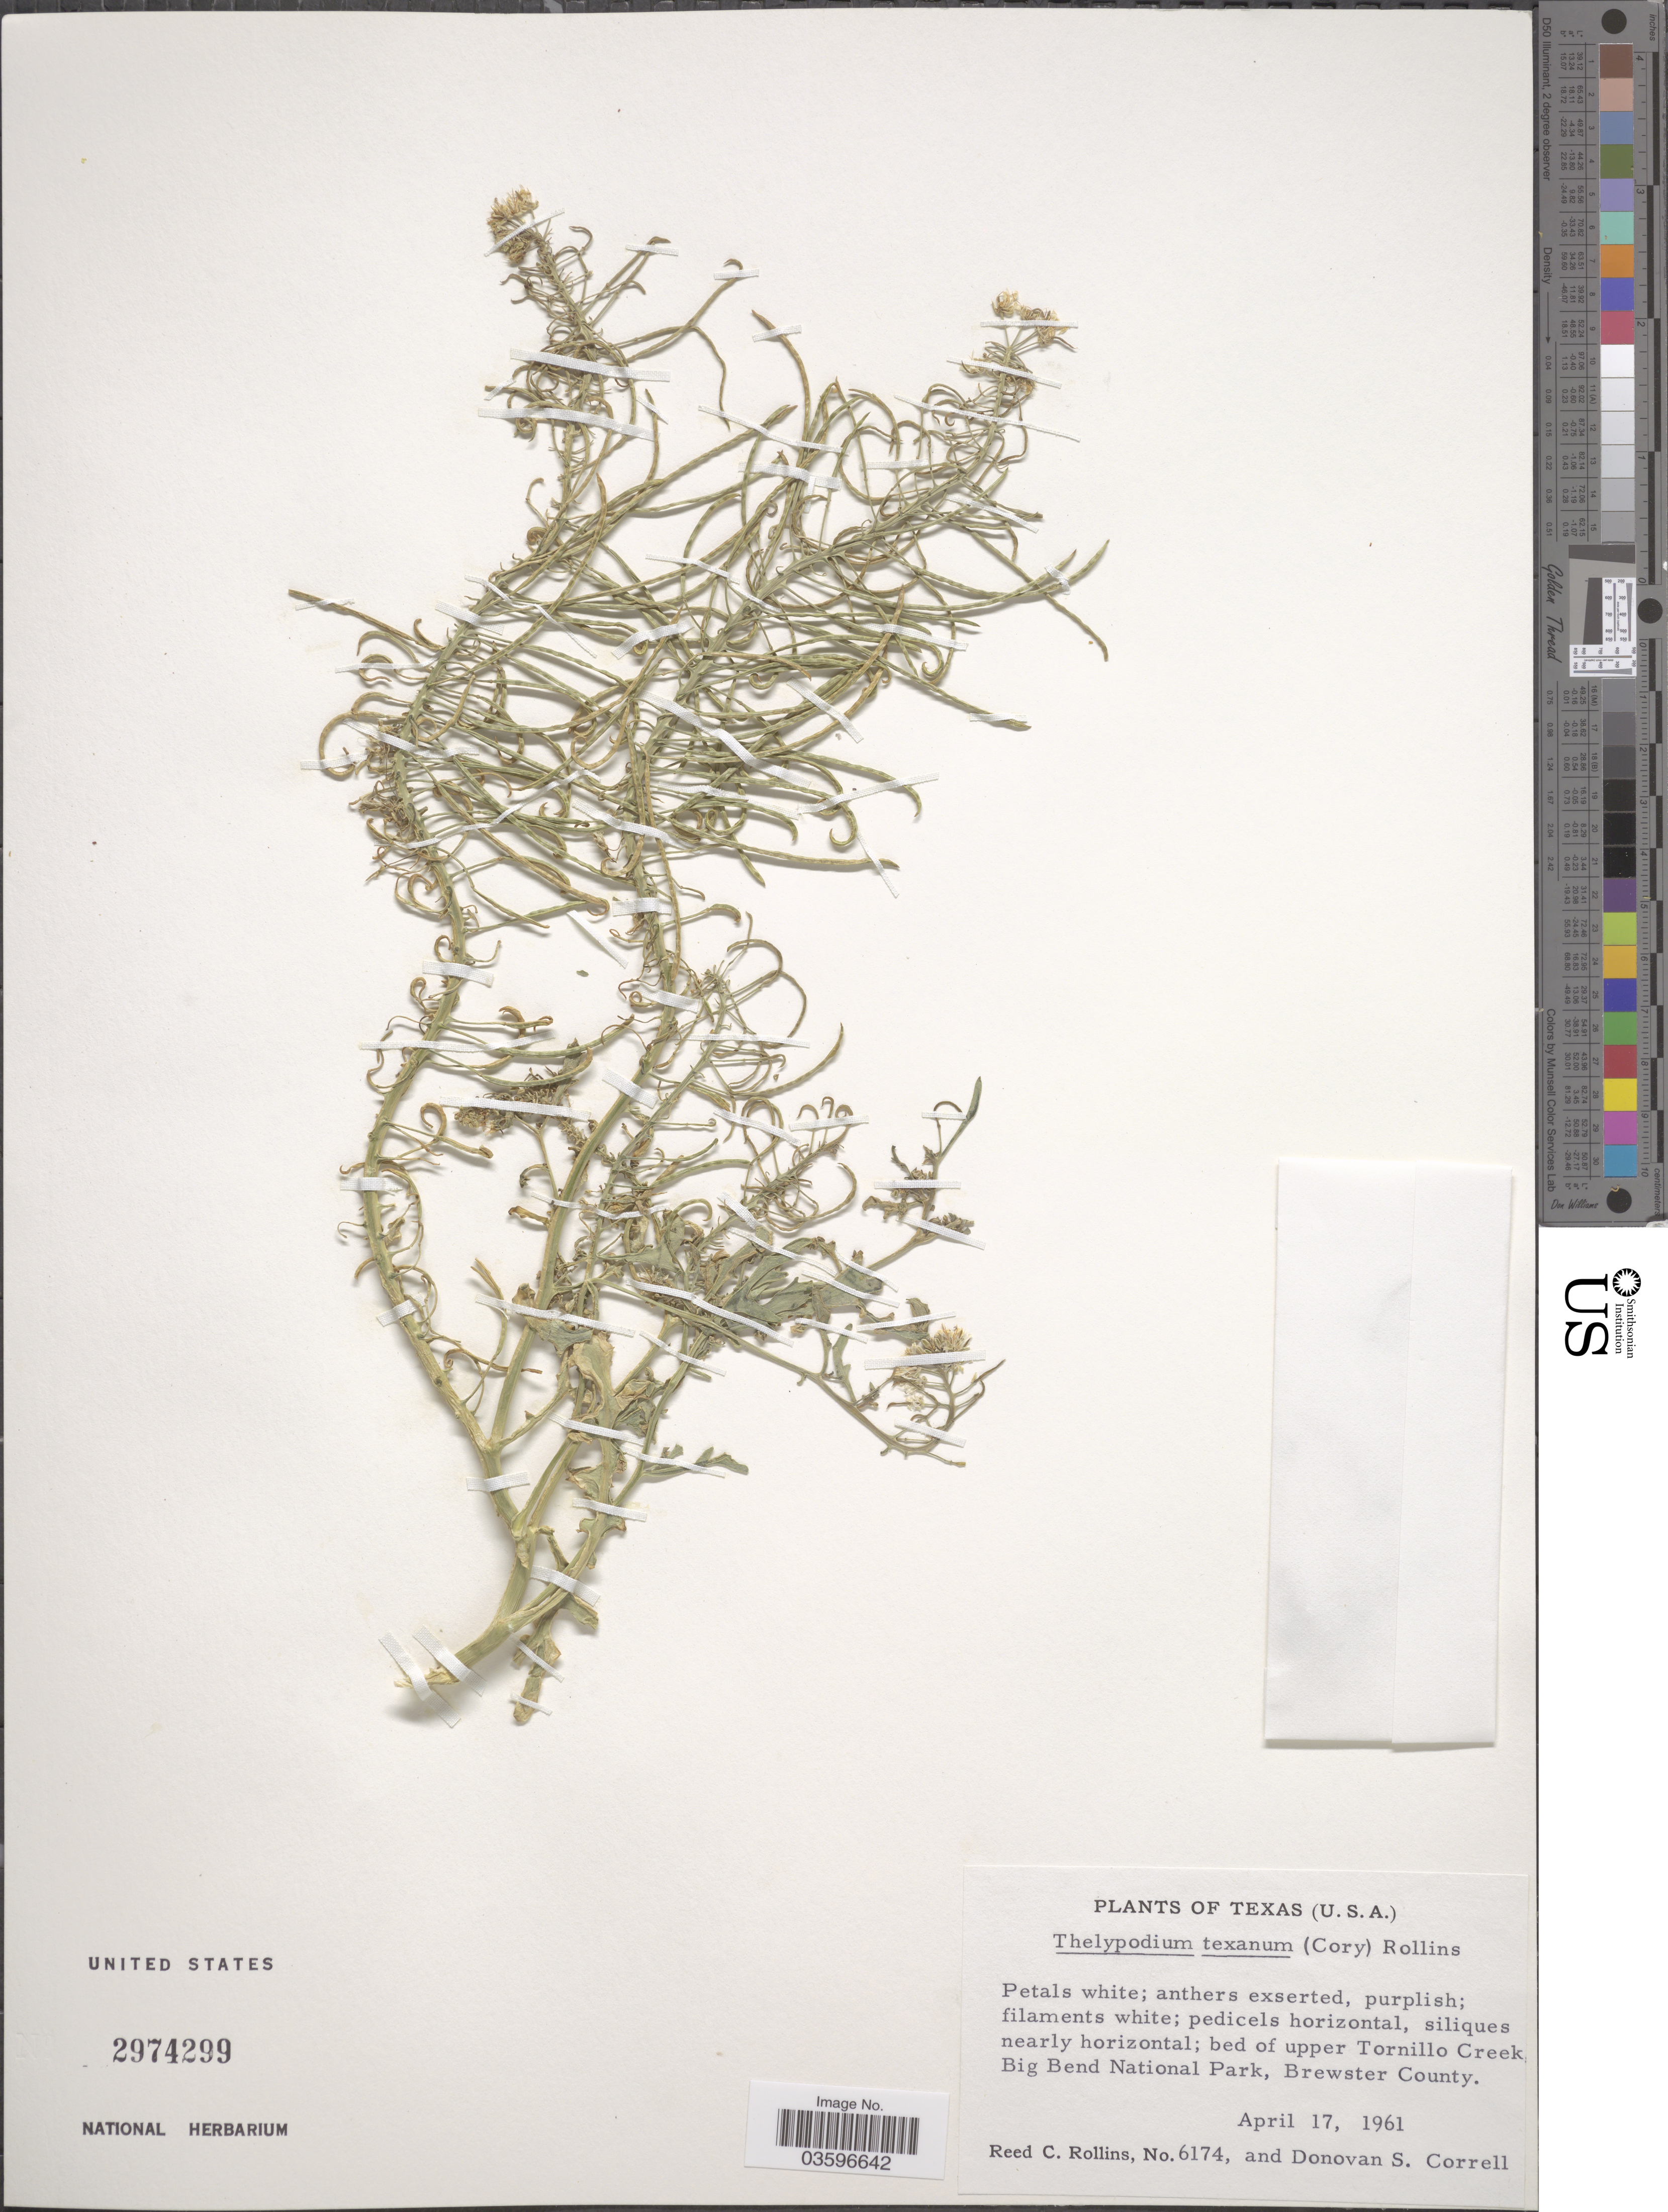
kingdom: Plantae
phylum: Tracheophyta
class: Magnoliopsida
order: Brassicales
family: Brassicaceae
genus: Thelypodium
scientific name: Thelypodium texanum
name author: (Cory) Rollins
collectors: R. C. Rollins & D. S. Correll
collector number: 6174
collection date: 1961-04-17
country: United States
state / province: Texas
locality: Bed of upper Tornillo Creek, Big Bend National Park, Brewster County.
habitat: bed of upper creek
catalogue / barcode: US 2974299